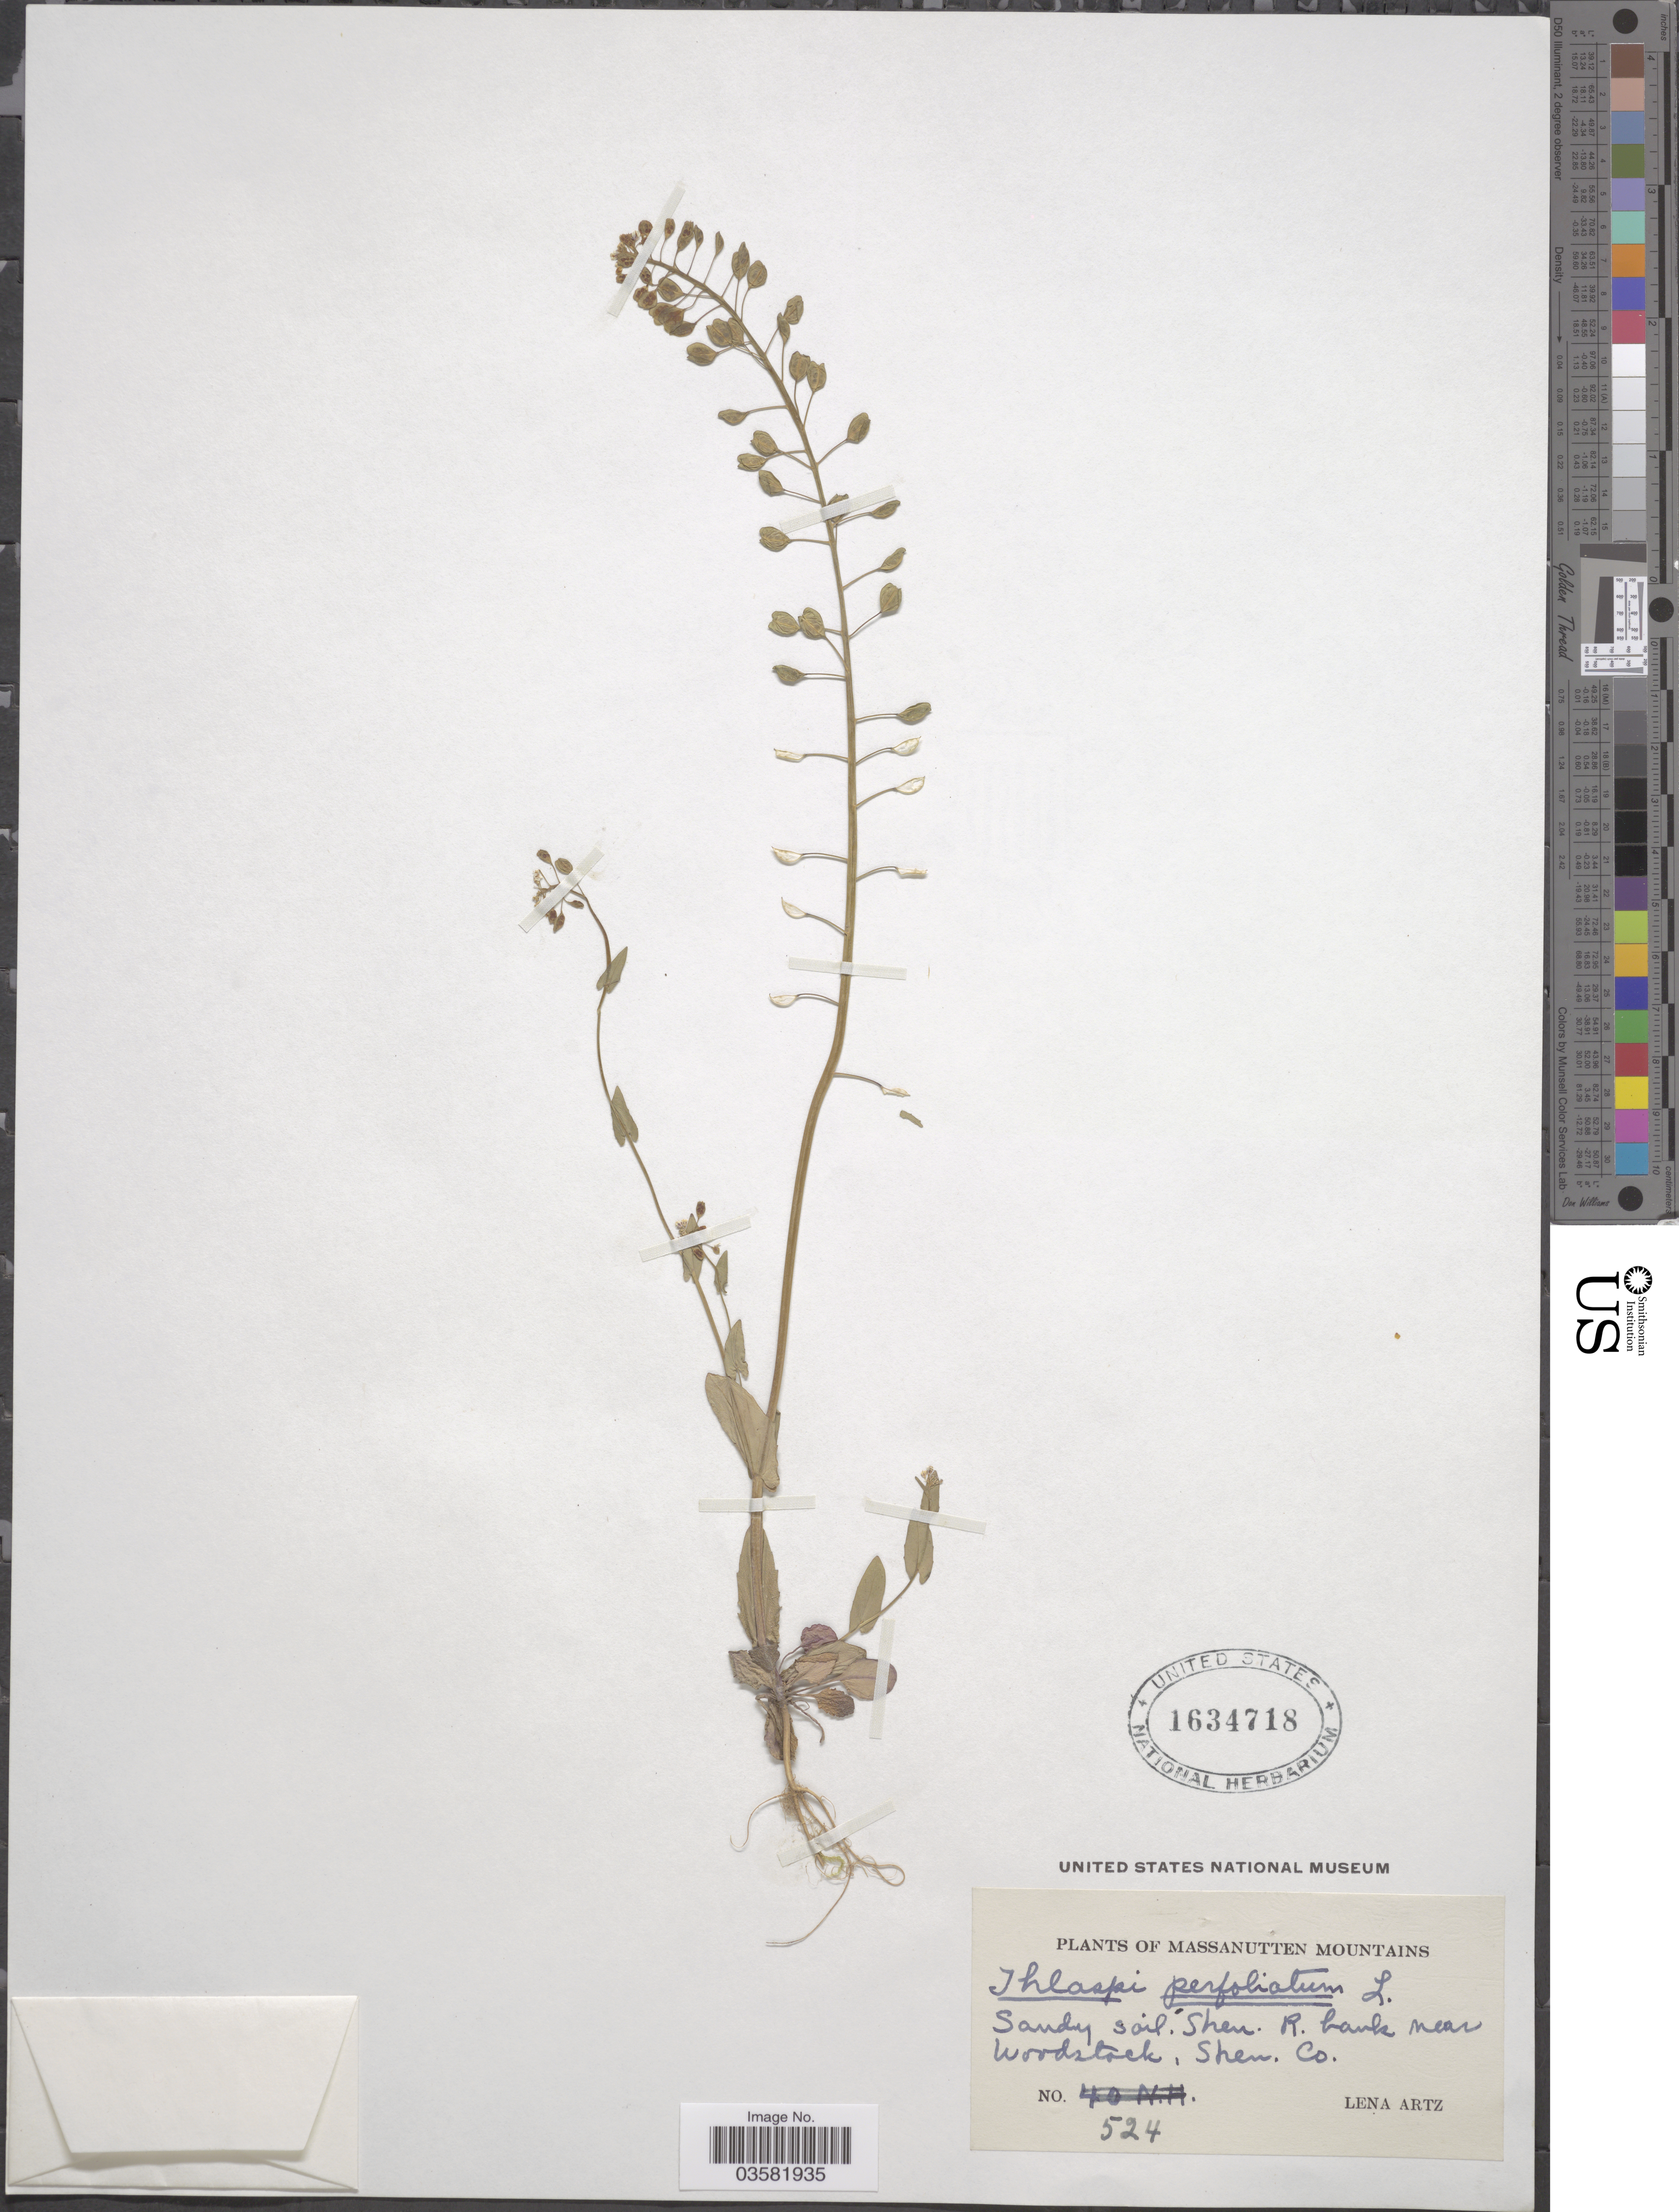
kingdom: Plantae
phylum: Tracheophyta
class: Magnoliopsida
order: Brassicales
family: Brassicaceae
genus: Thlaspi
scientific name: Thlaspi perfoliatum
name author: L.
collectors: L. Artz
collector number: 524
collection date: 1935-04-20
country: United States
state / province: Virginia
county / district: Shenandoah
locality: Massanutten Mountains. Shen. R. bank near Woodstock, Shen. Co.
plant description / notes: This specimen was collected 1935-04-20. Data from the collection notebooks of Lena Artz. [George Mason University, Ted R. Bradley Herbarium]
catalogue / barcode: US 1634718